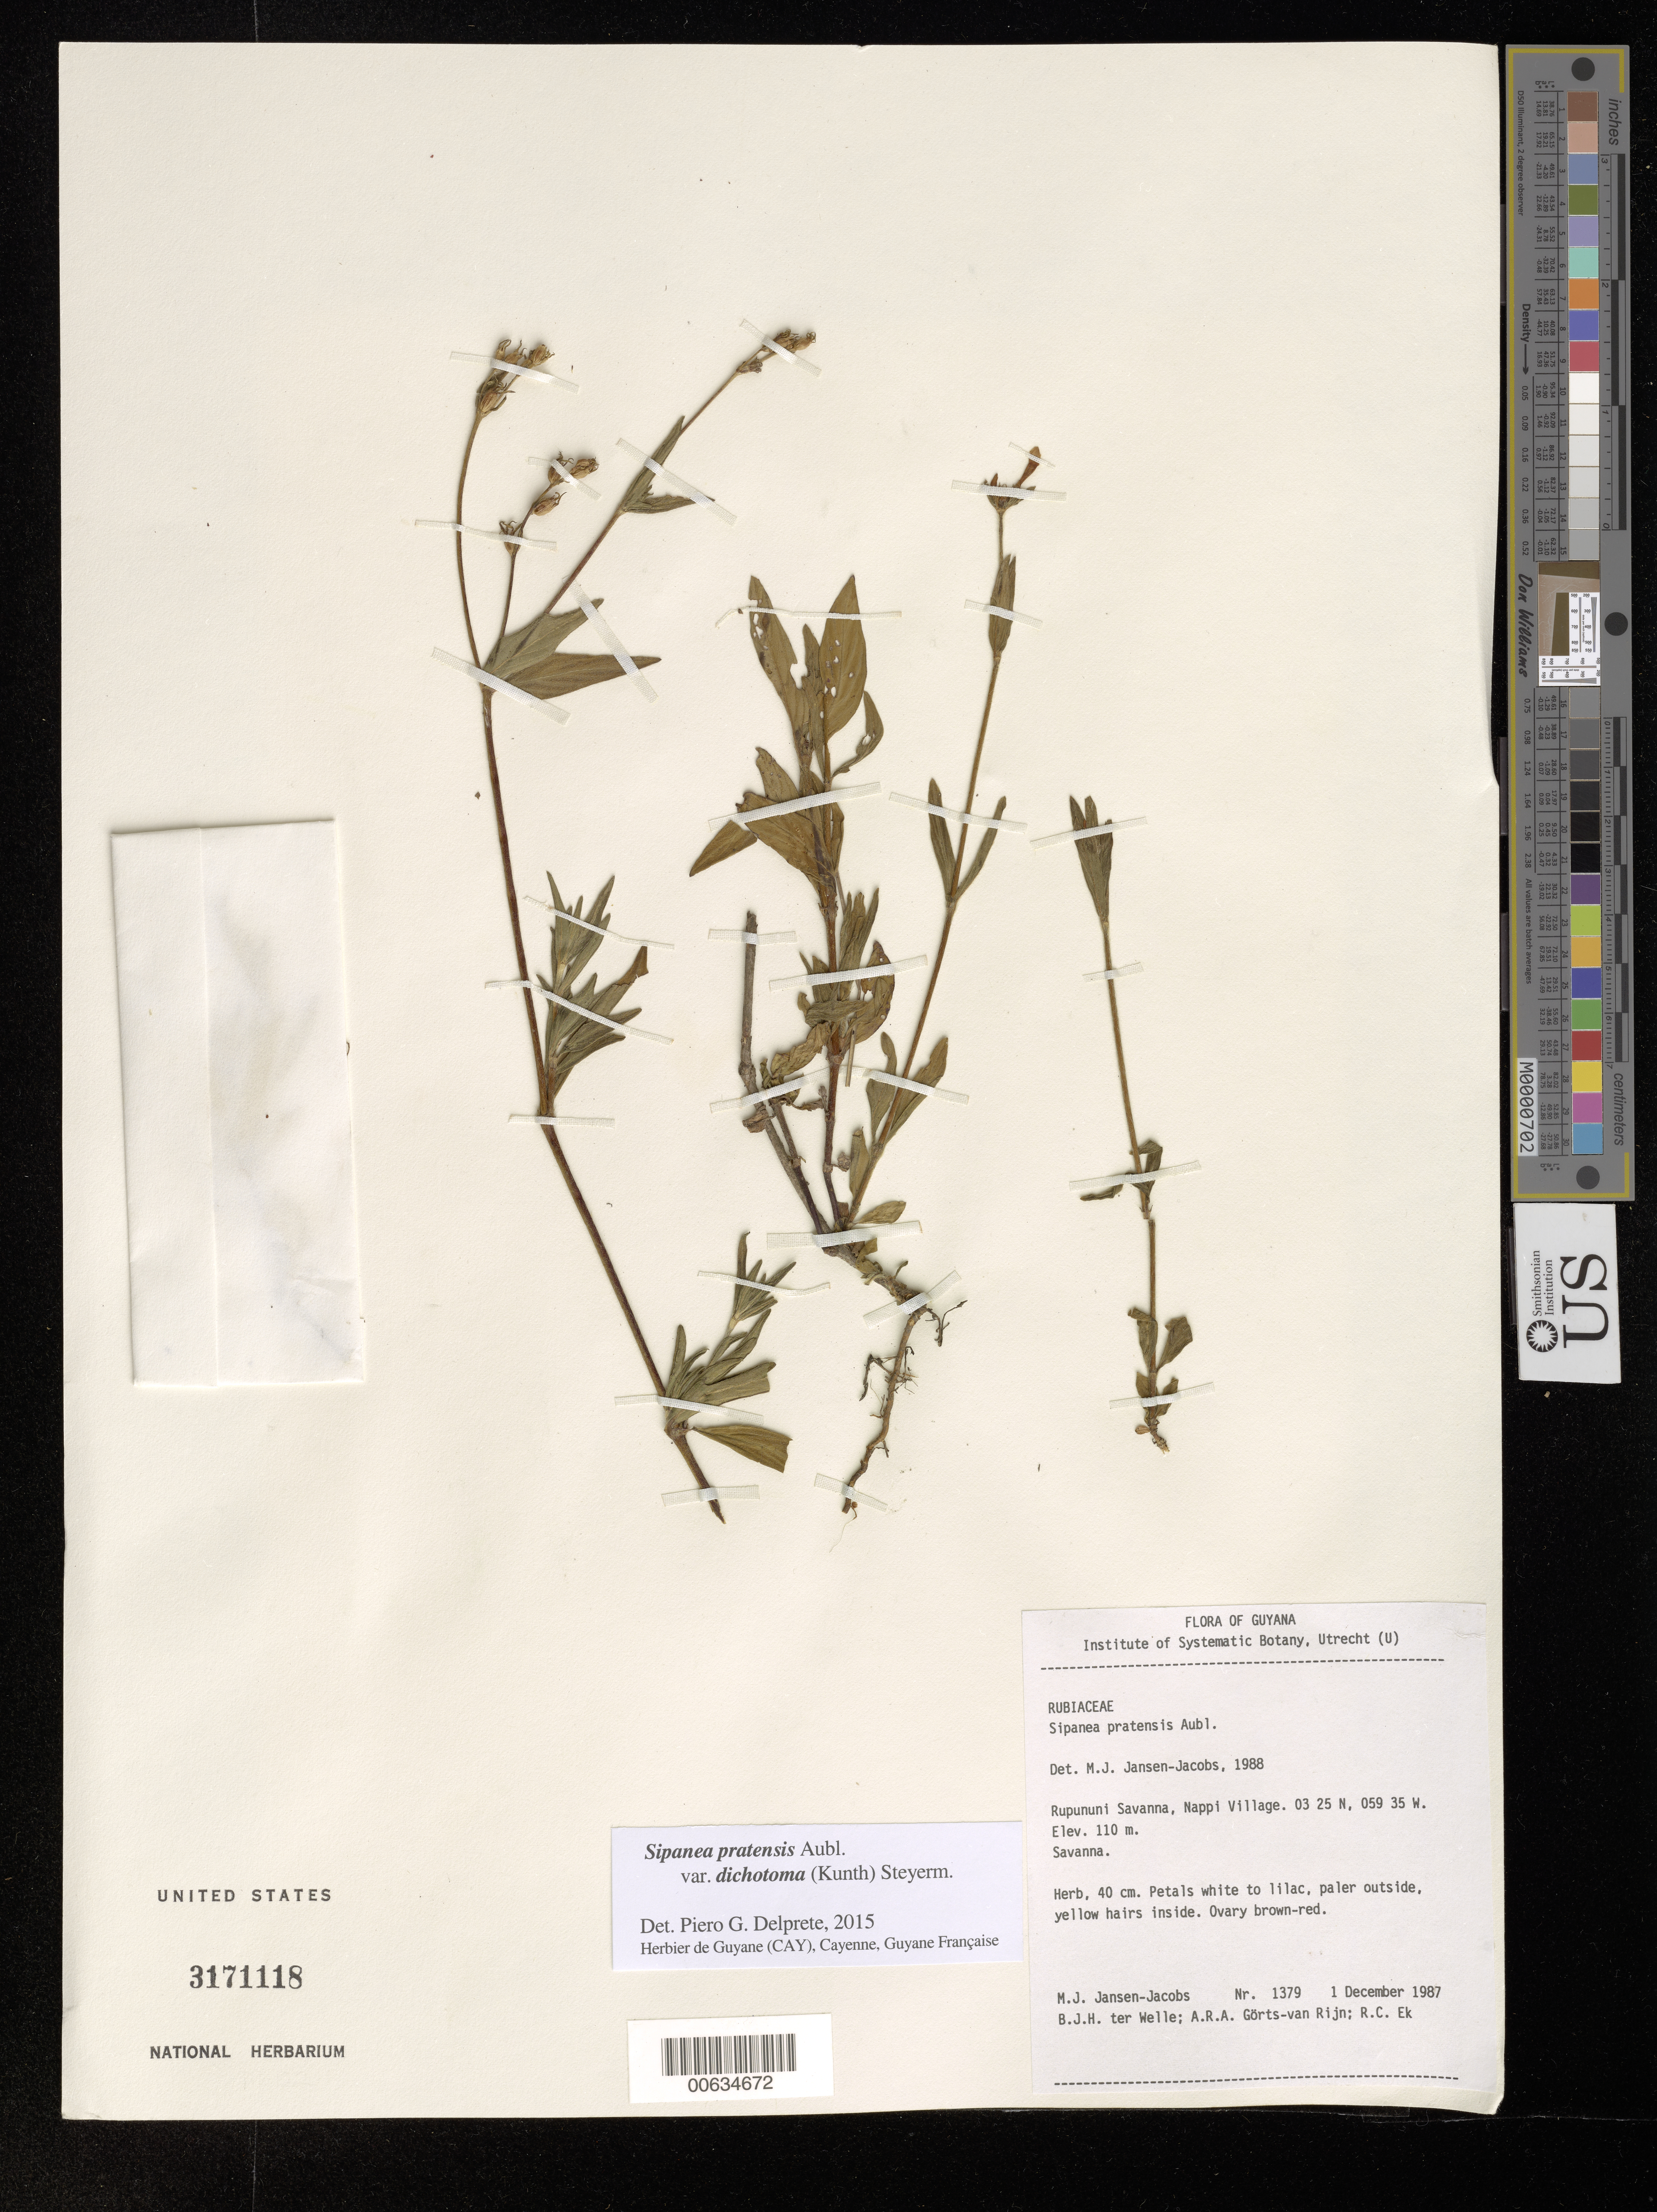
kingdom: Plantae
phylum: Tracheophyta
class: Magnoliopsida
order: Gentianales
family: Rubiaceae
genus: Sipanea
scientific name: Sipanea pratensis var. dichotoma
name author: (Kunth) Steyerm.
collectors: M. J. Jansen-Jacobs, B. Welle, A. .R. A. Görts-van Rijn & R. C. Ek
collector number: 1379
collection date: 1987-12-01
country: Guyana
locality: Rupununi Savanna, Nappi Village.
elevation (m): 110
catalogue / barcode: US 3171118